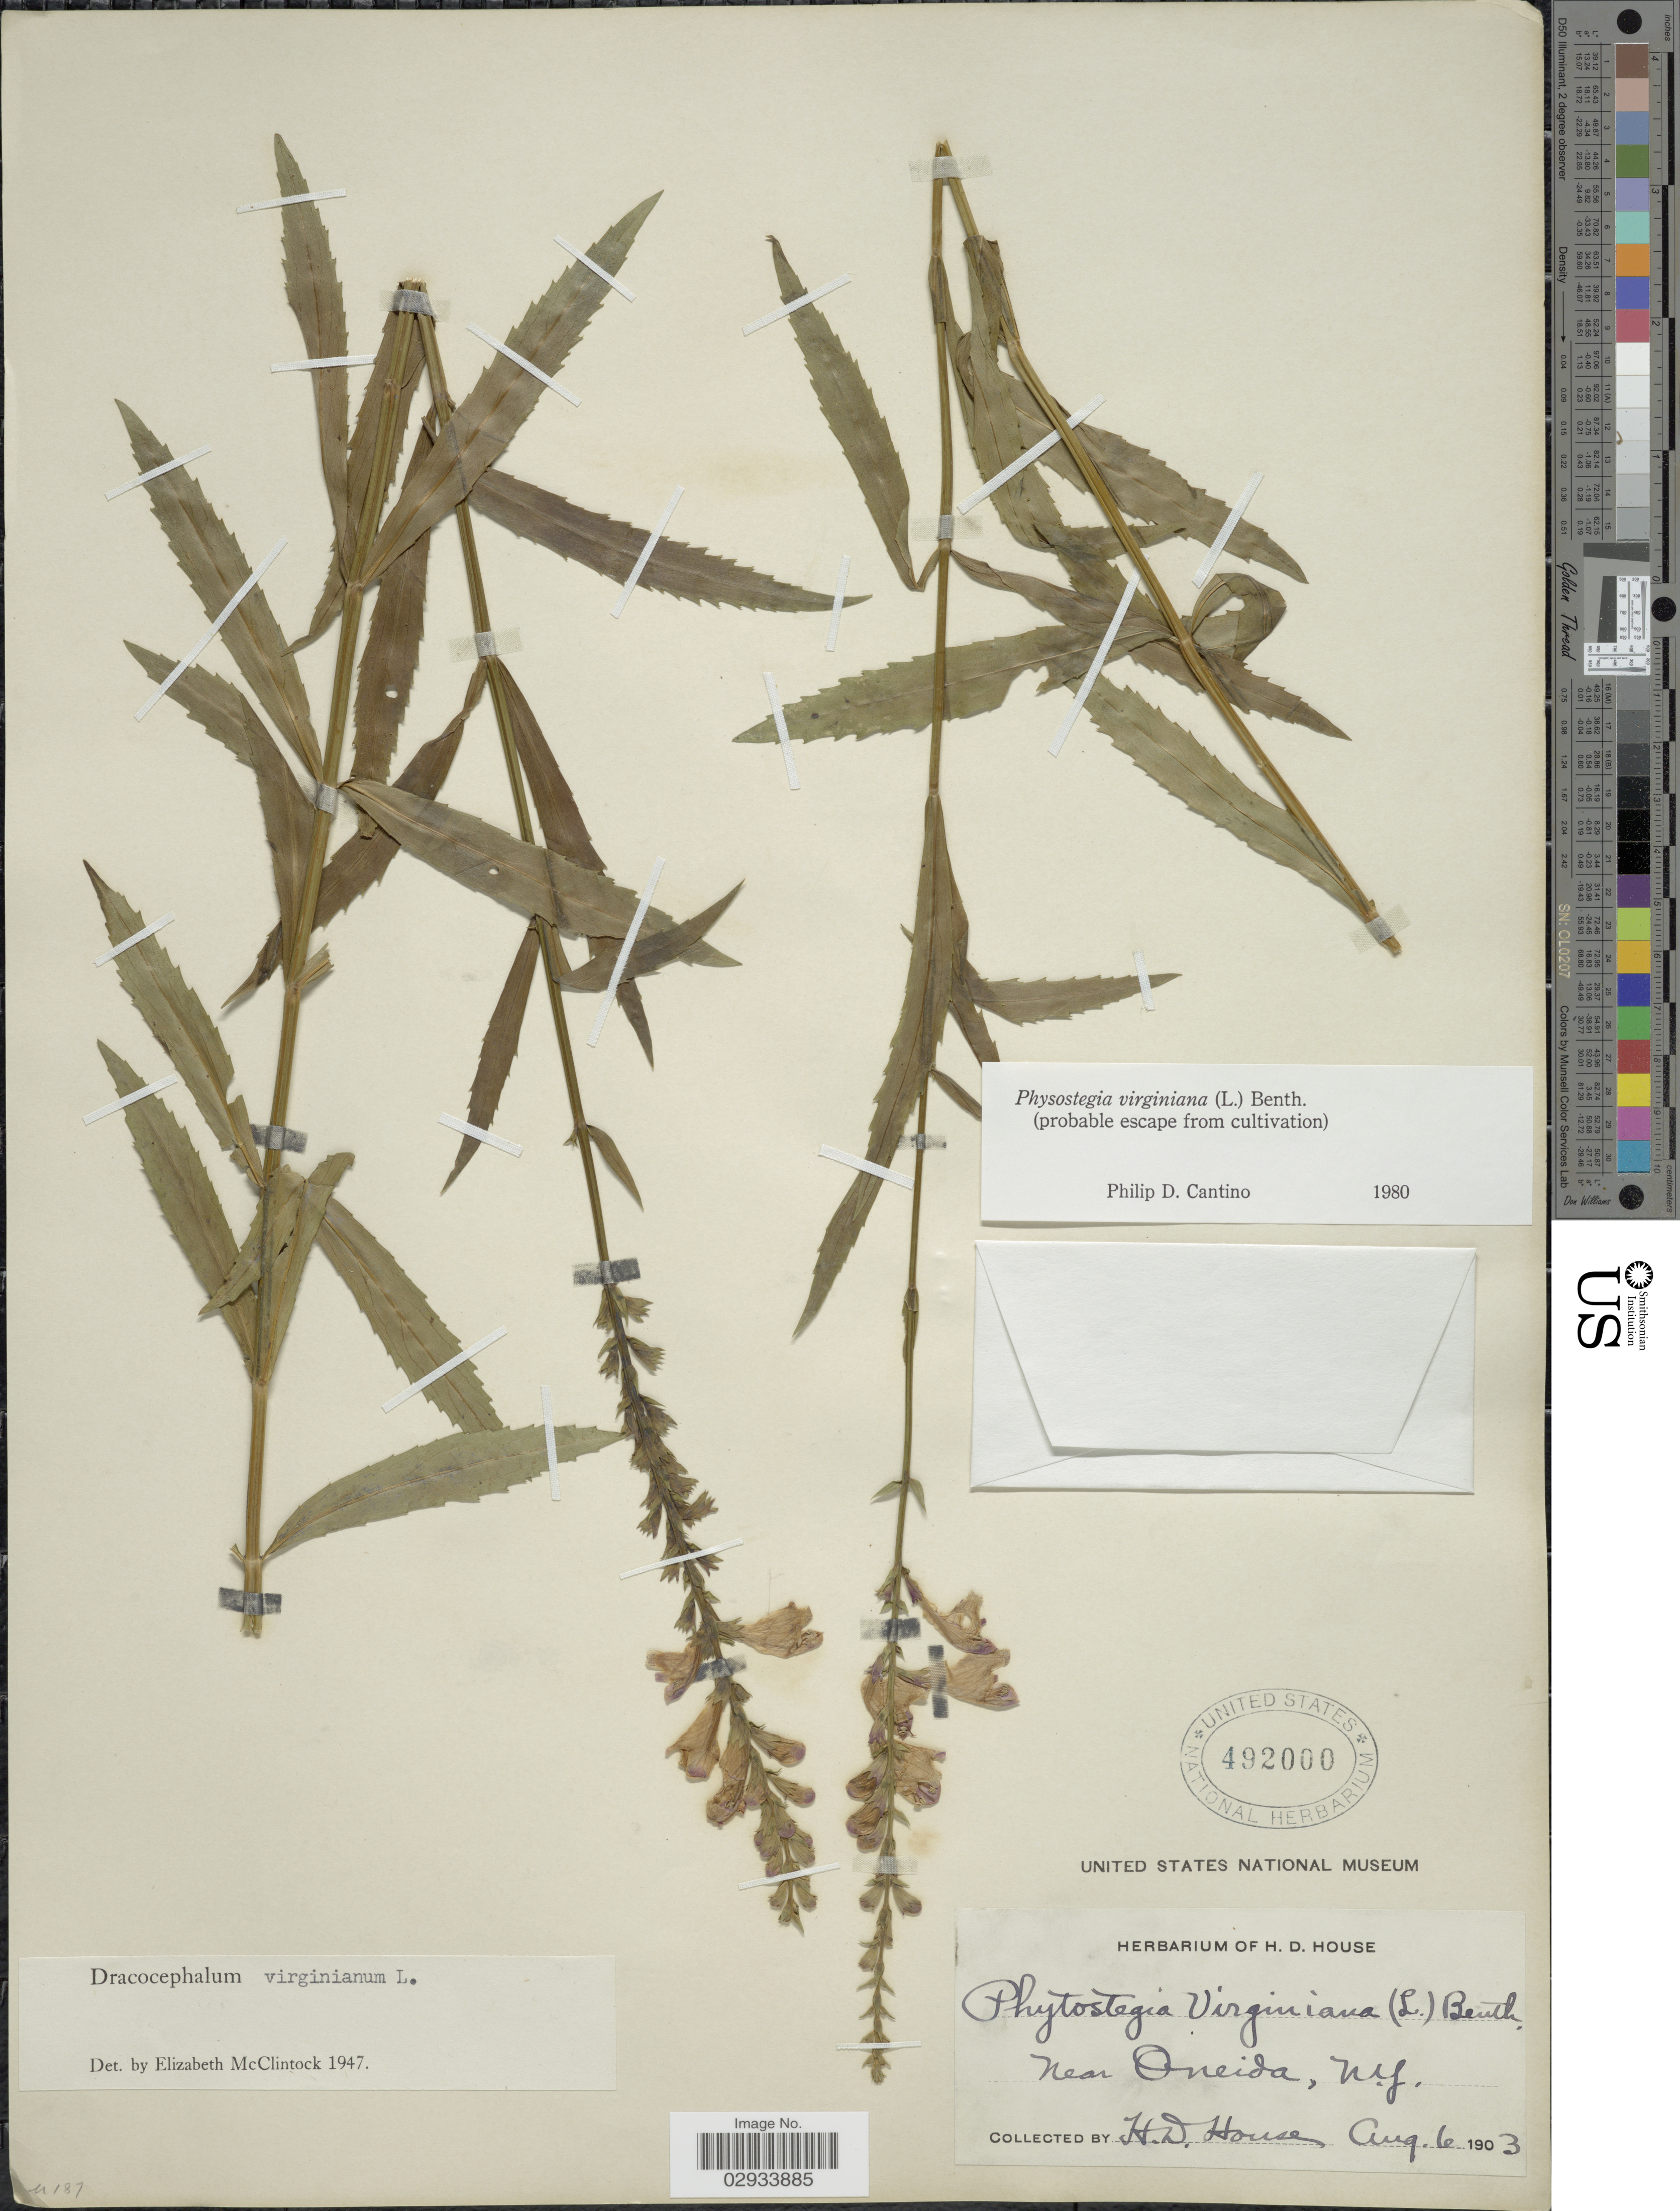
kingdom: Plantae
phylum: Tracheophyta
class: Magnoliopsida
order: Lamiales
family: Lamiaceae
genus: Physostegia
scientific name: Physostegia virginiana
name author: (L.) Benth.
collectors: H. D. House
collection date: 1903-08-06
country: United States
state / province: New York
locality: Near Oneida, N.Y.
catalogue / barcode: US 492000